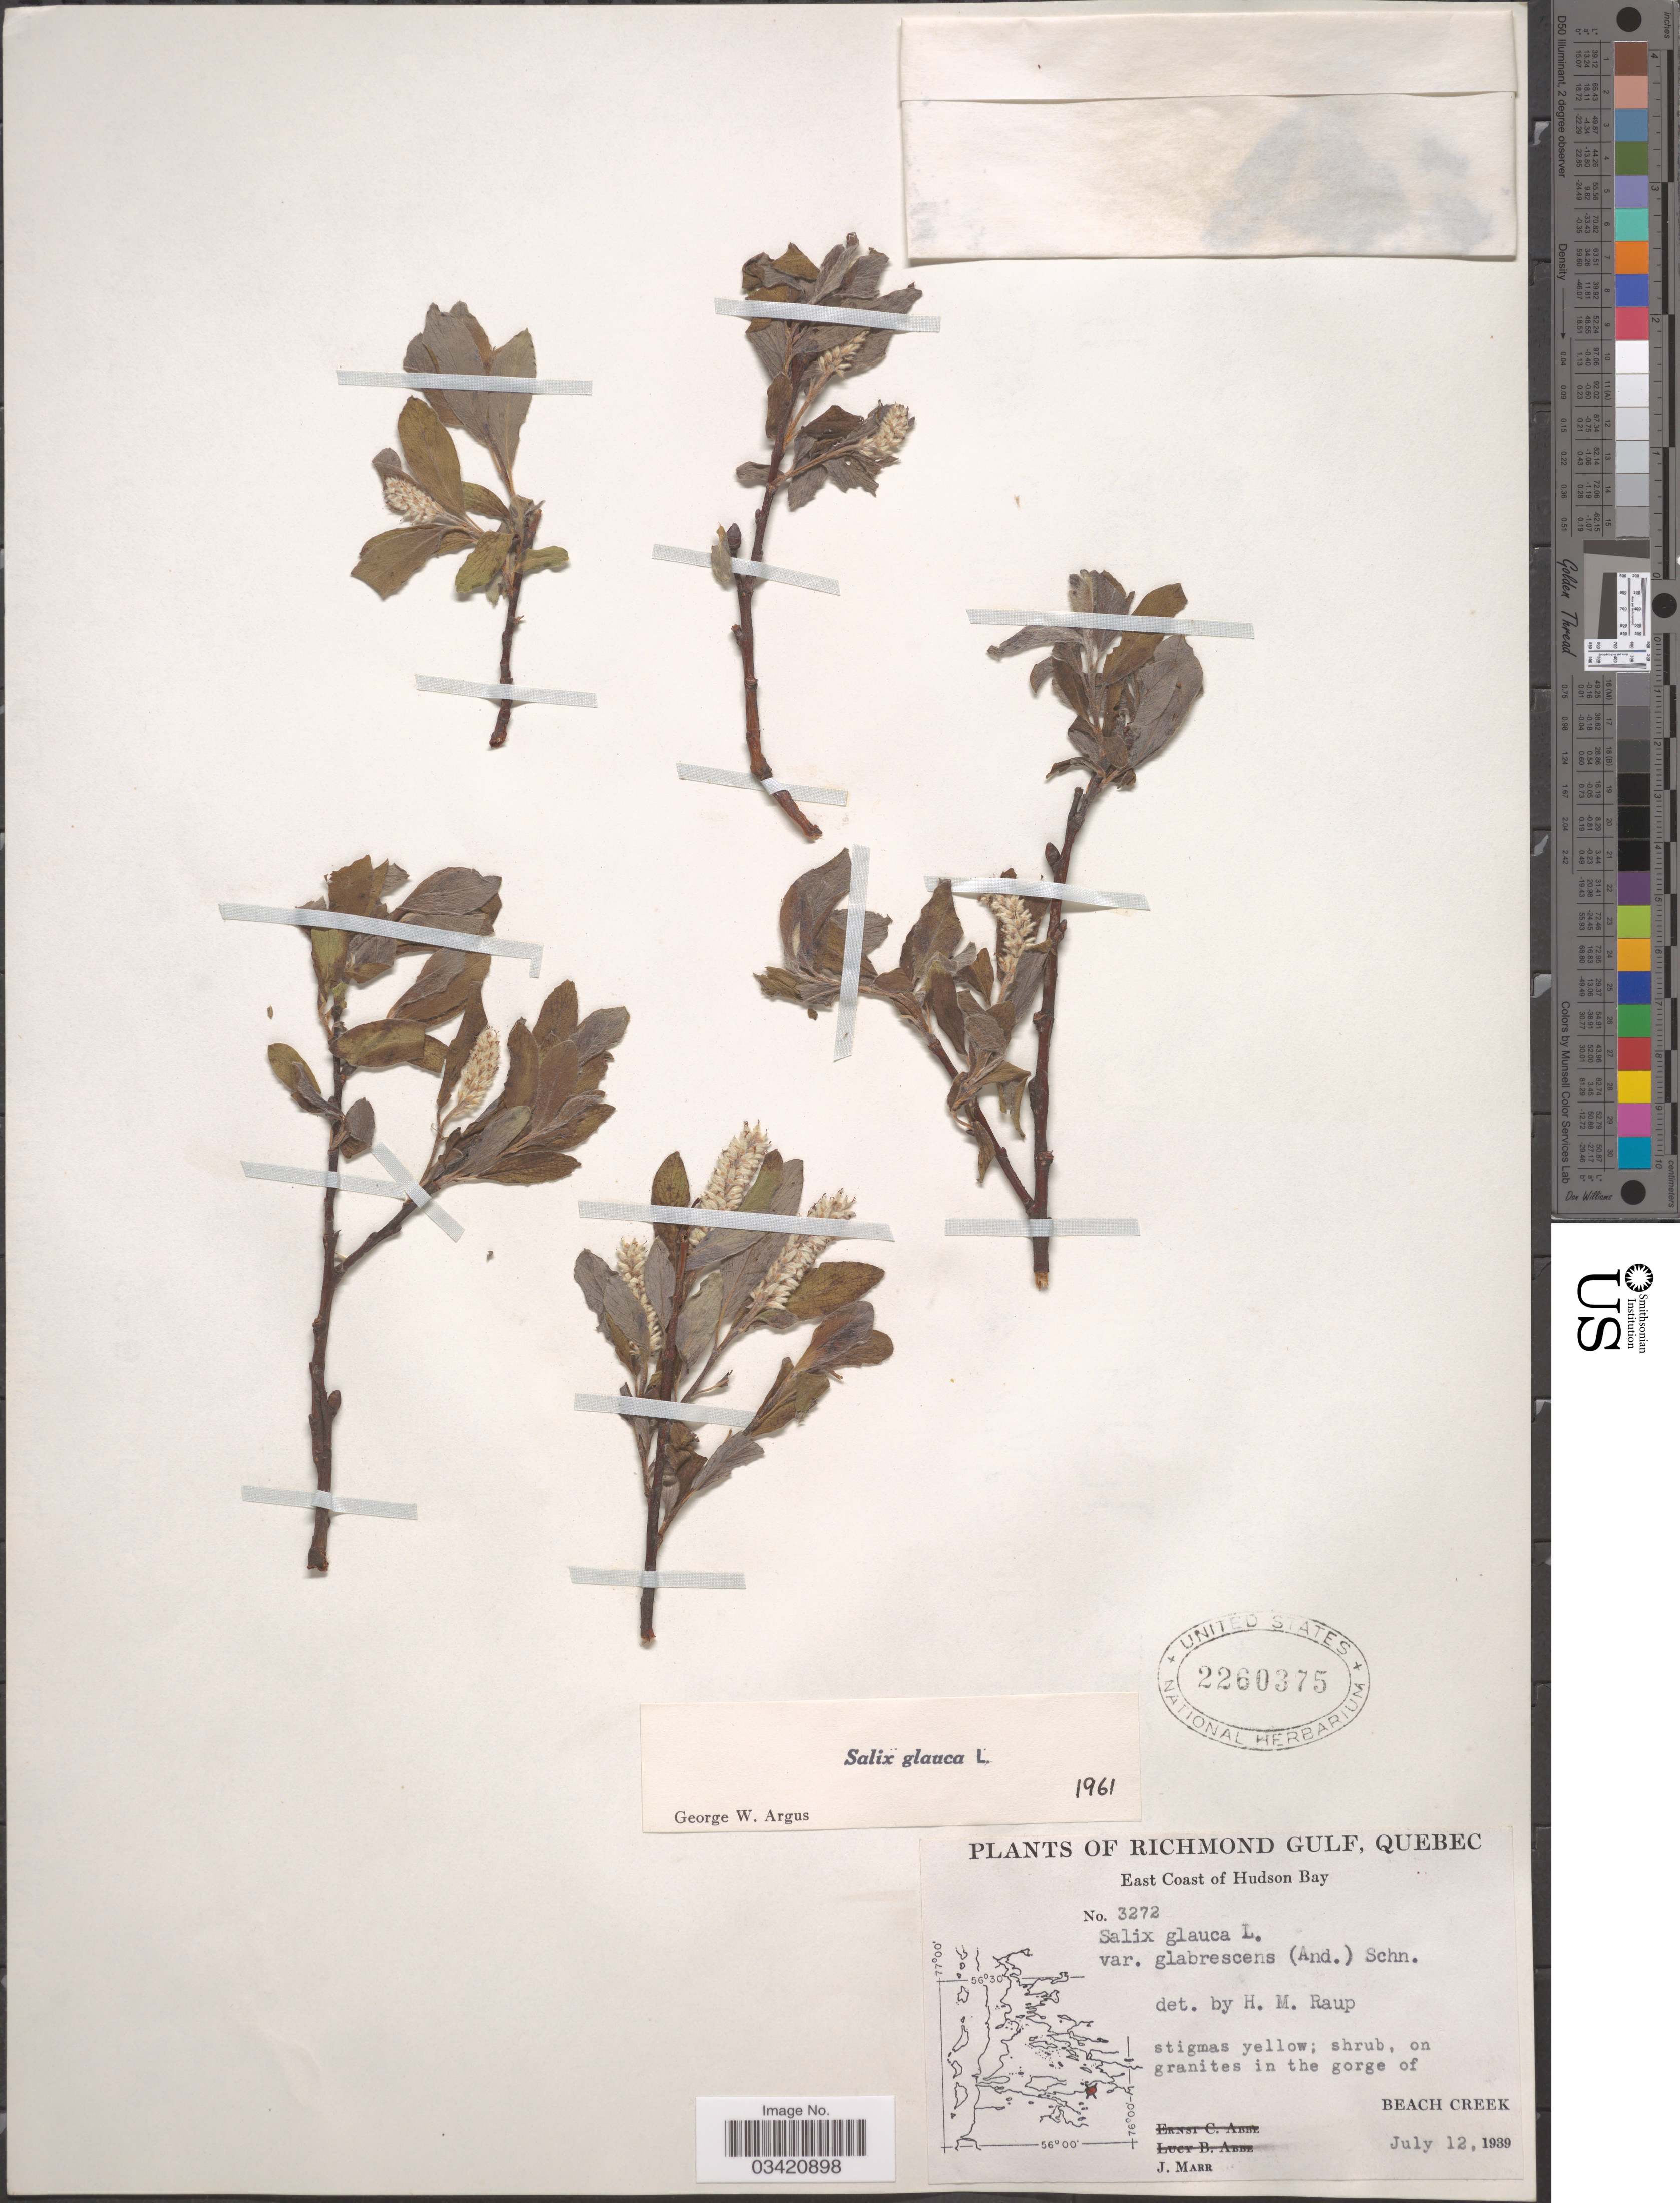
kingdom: Plantae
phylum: Tracheophyta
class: Magnoliopsida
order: Malpighiales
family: Salicaceae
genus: Salix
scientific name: Salix glauca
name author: L.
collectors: J. Marr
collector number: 3272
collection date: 1939-07-12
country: Canada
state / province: Quebec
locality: Richmond Gulf. East Coast of Hudson Bay. In the gorge of Beach Creek.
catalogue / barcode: US 2260375